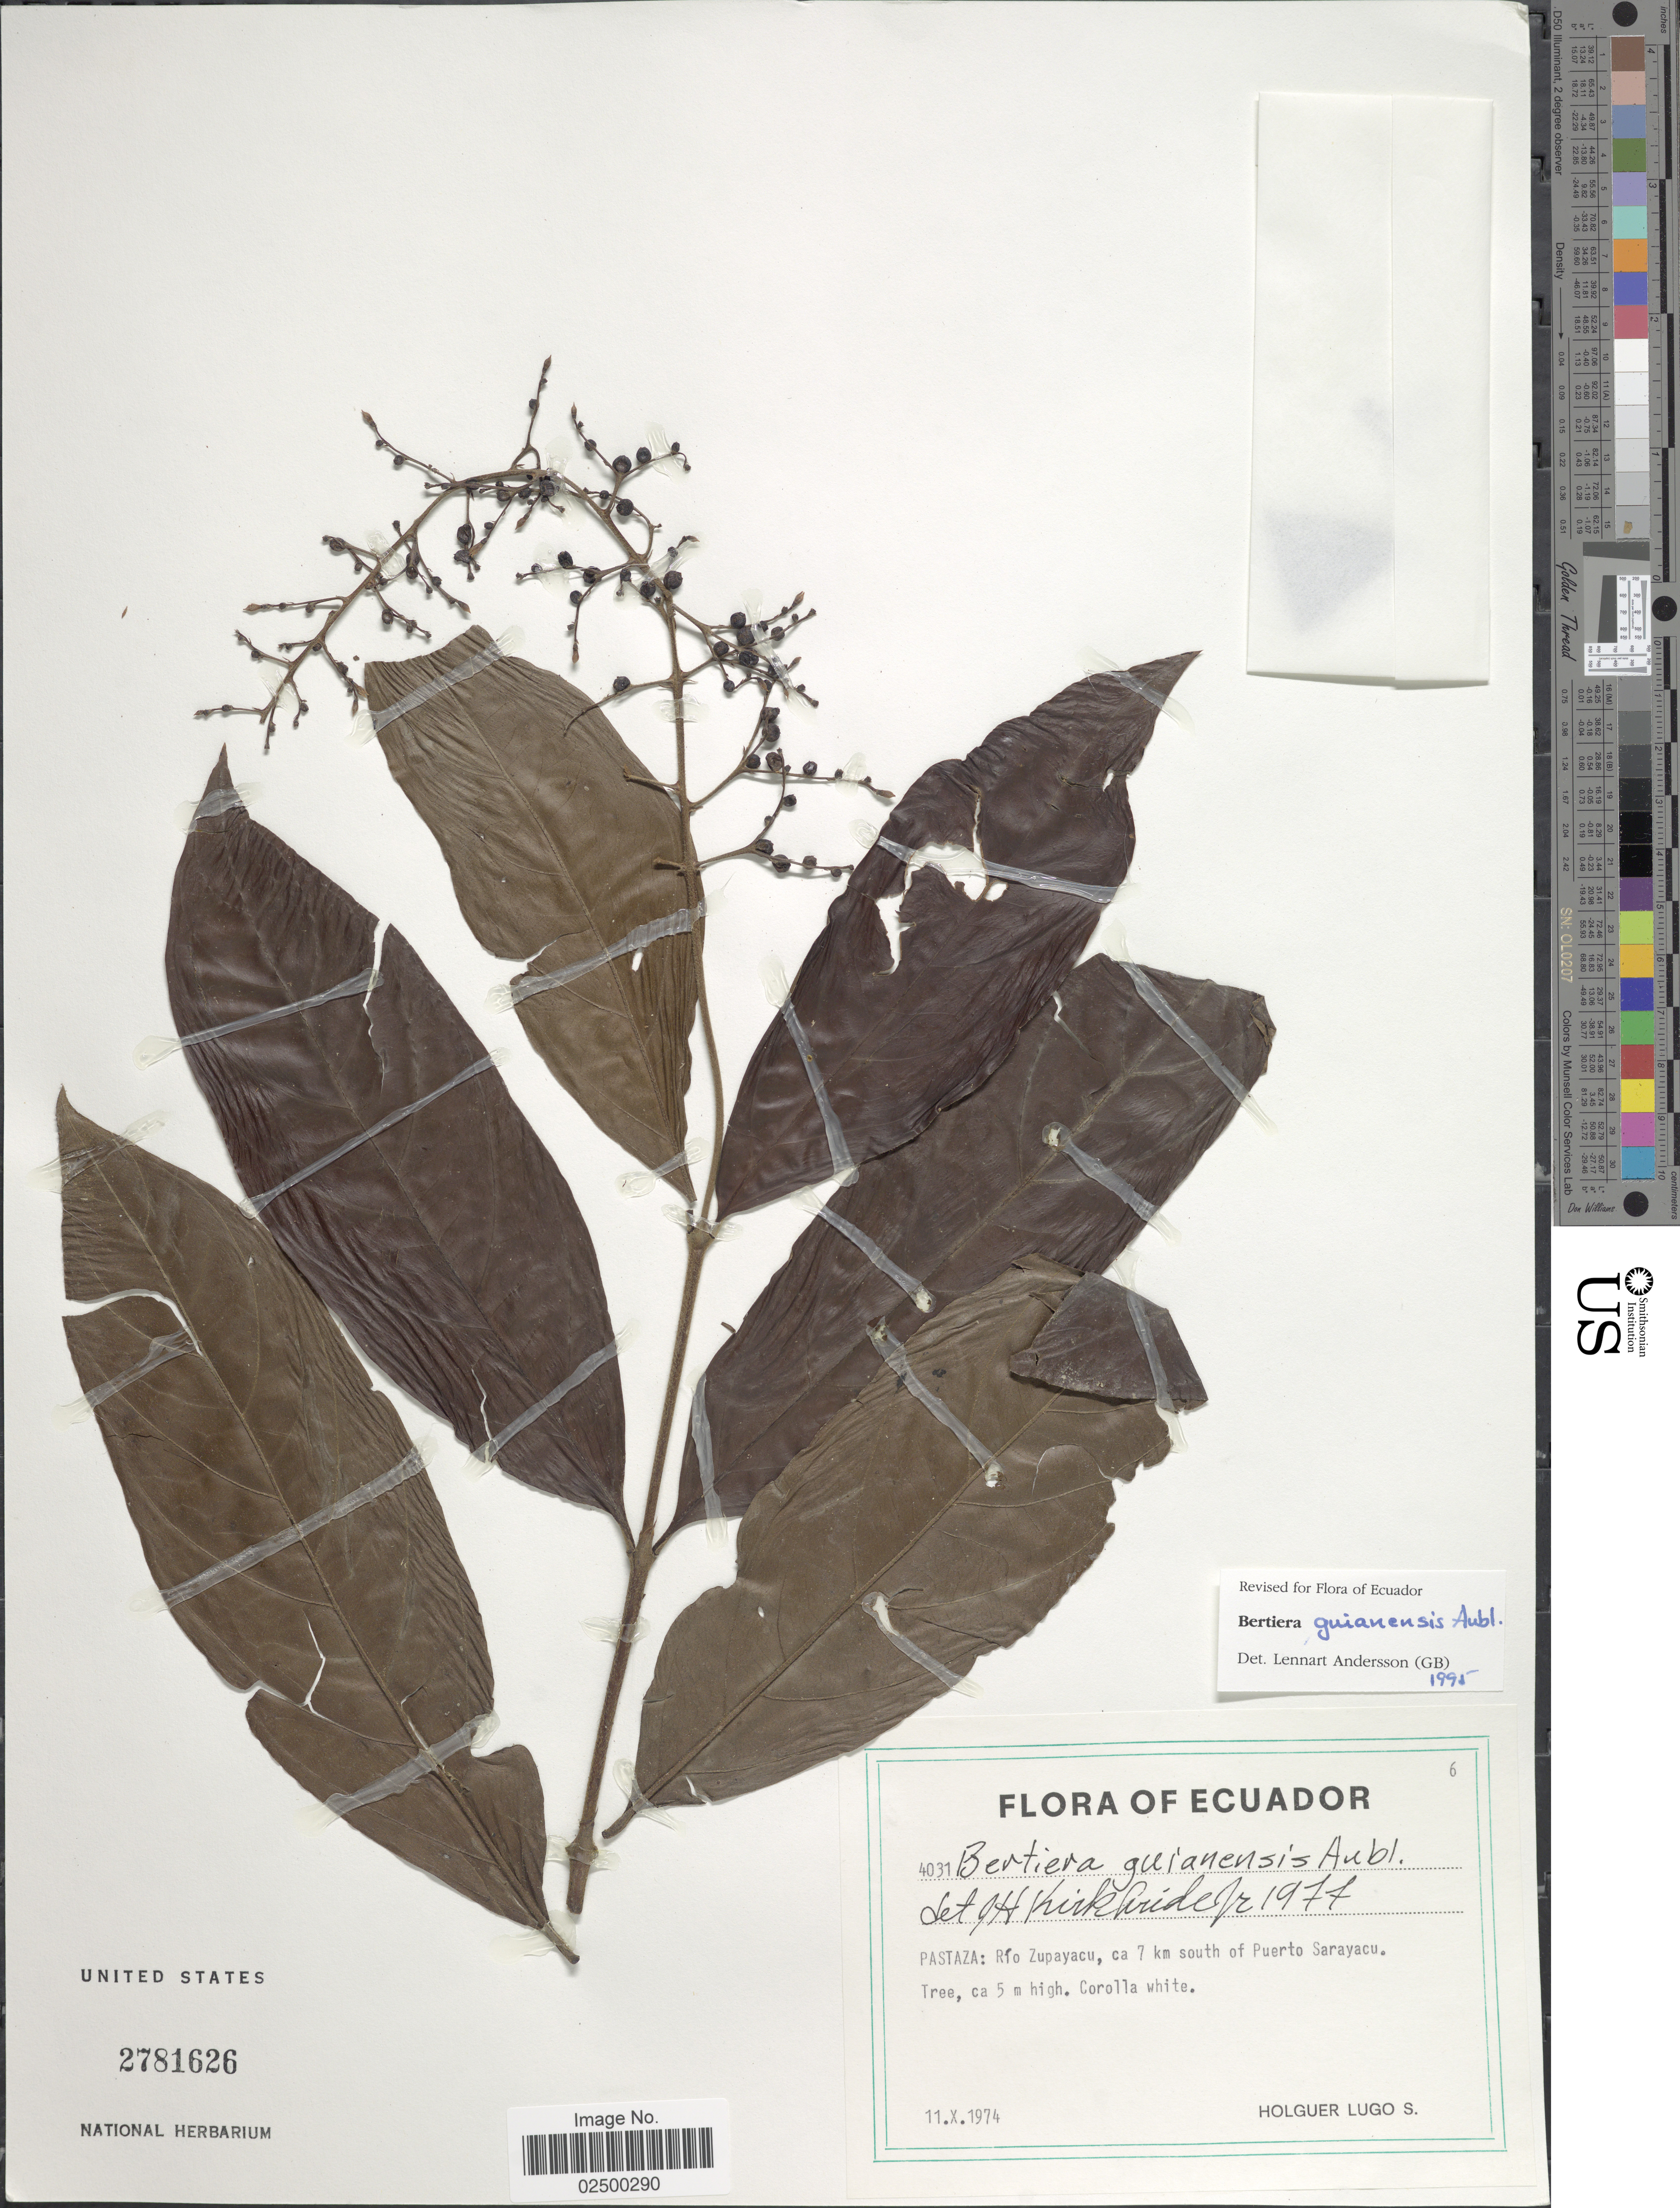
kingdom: Plantae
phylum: Tracheophyta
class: Magnoliopsida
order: Gentianales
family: Rubiaceae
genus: Bertiera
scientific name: Bertiera guianensis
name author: Aubl.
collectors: H. Lugo S.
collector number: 4031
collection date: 1974-10-11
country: Ecuador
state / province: Pastaza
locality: Rio Zupayacu, ca 7 km south of Puerto Sarayacu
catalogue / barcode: US 2781626